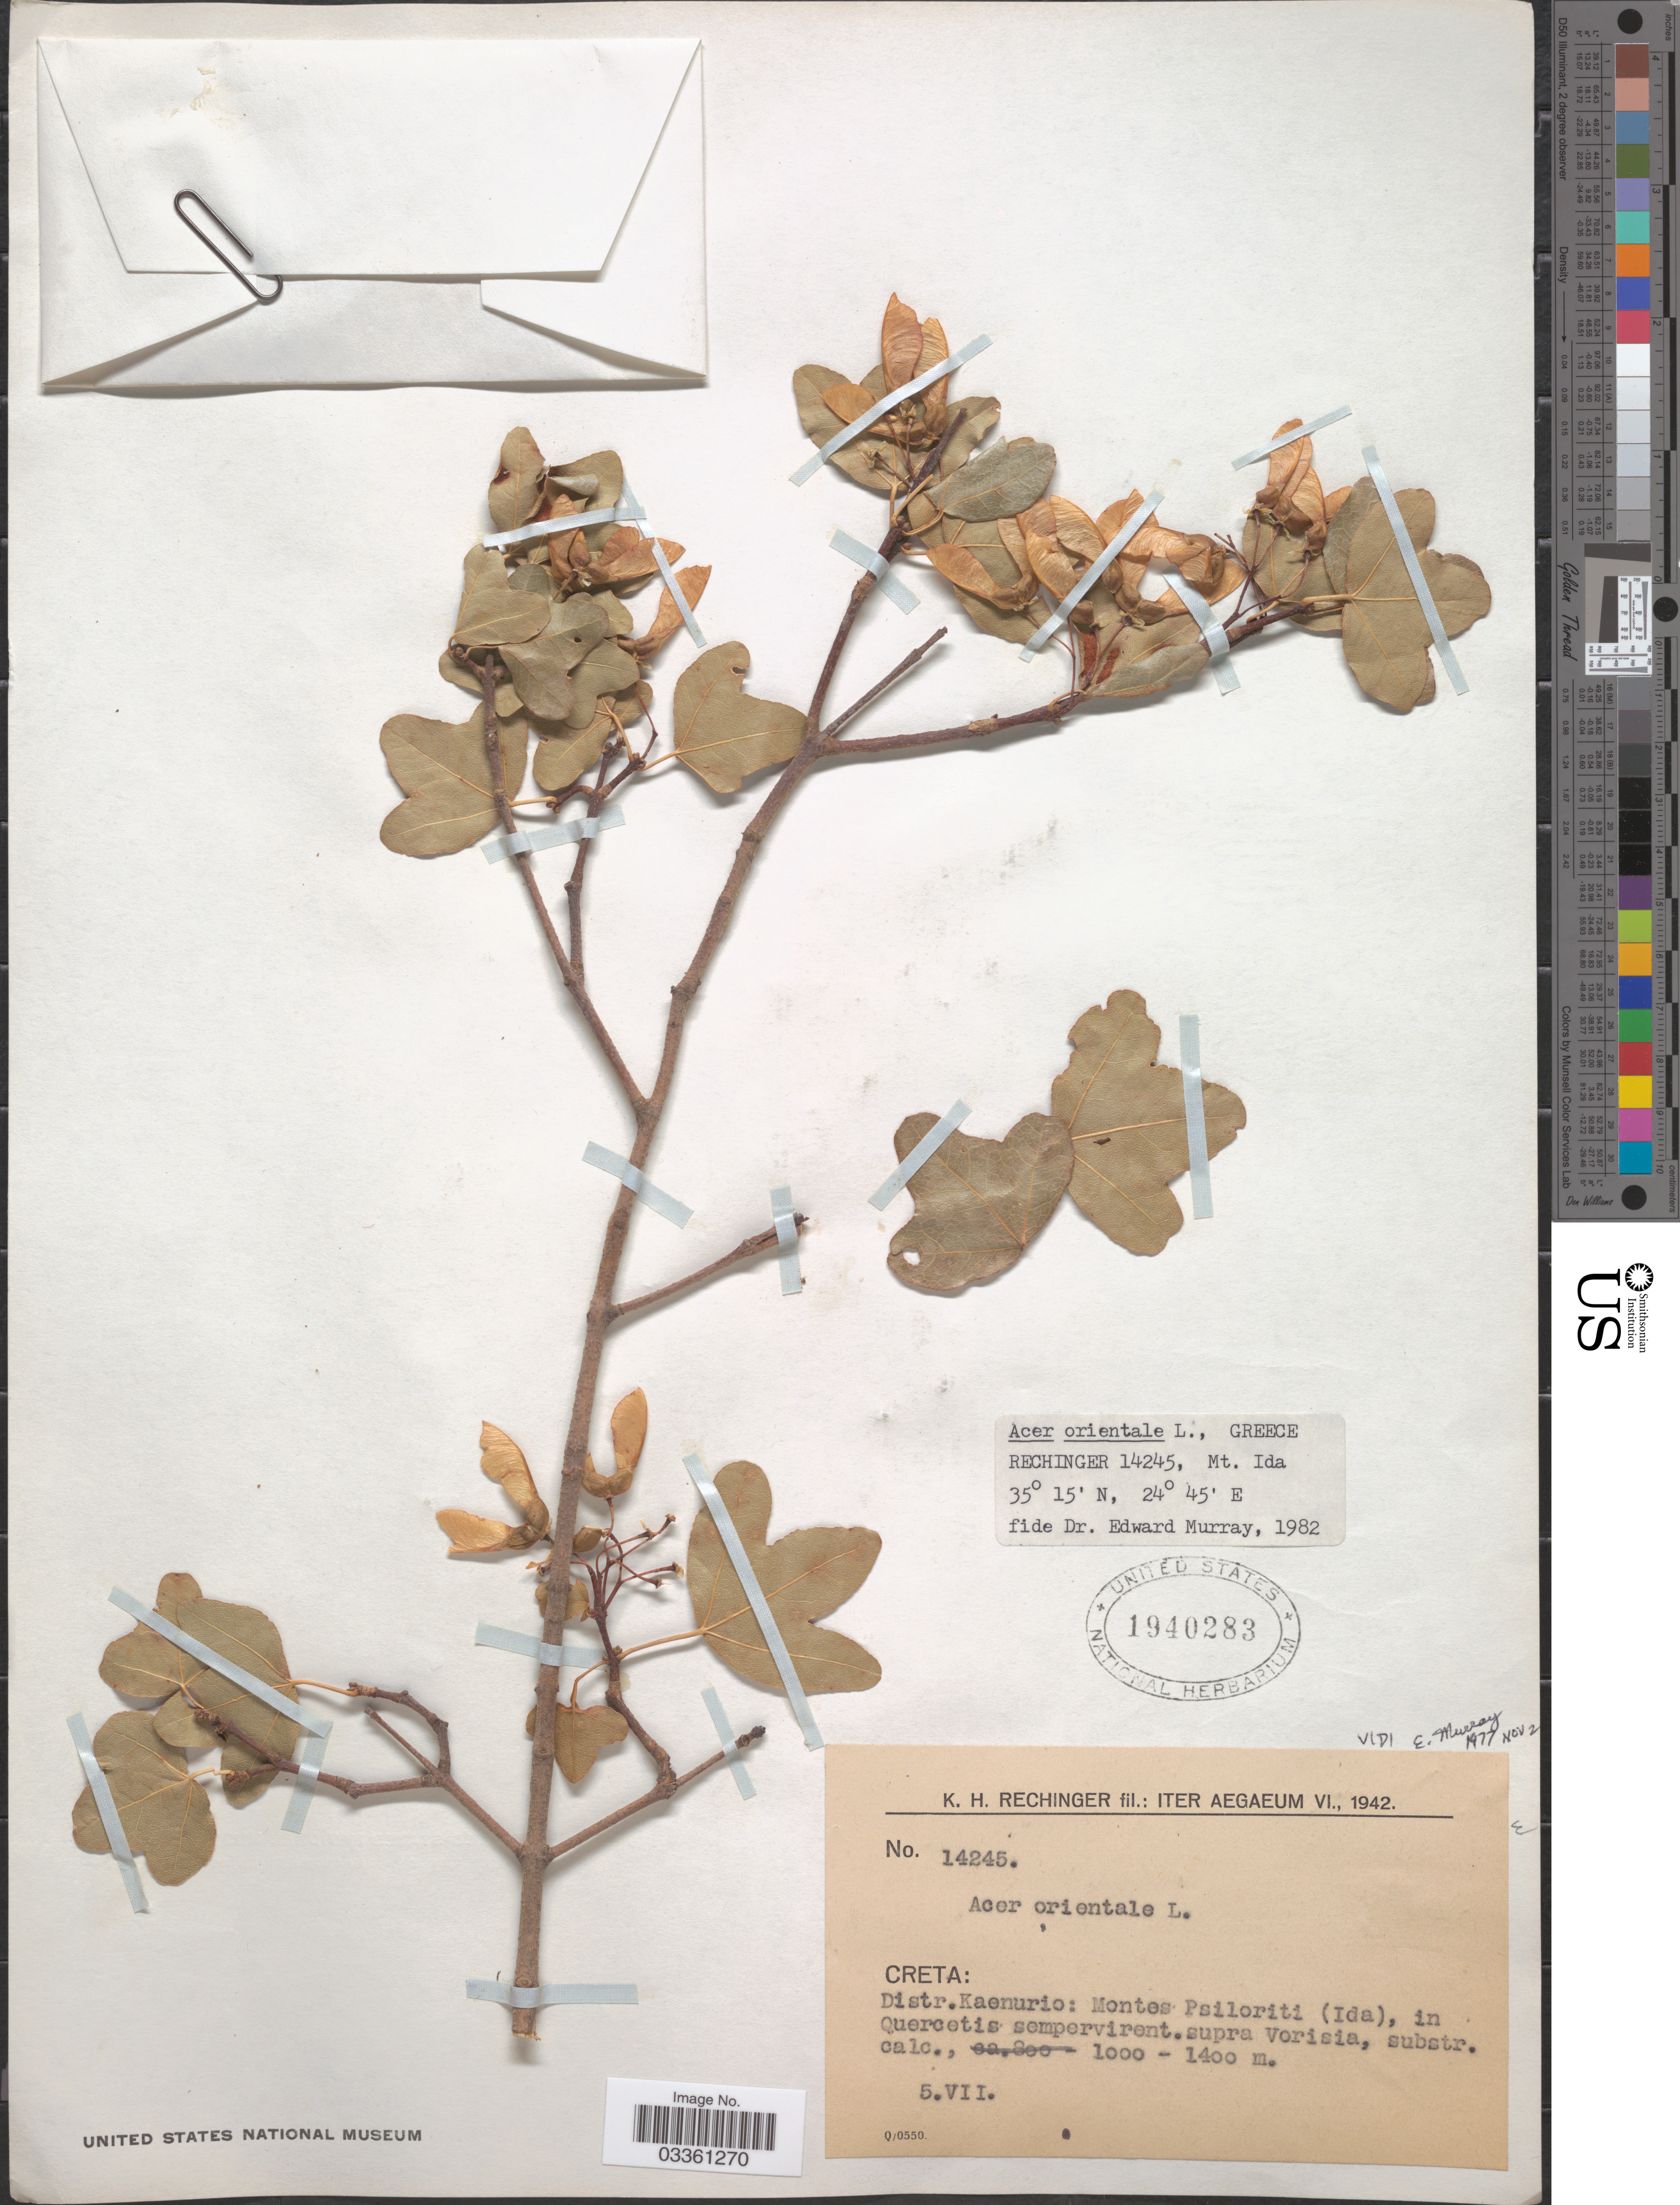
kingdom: Plantae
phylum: Tracheophyta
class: Magnoliopsida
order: Sapindales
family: Sapindaceae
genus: Acer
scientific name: Acer opalus subsp. obtusatum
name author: (Waldst. & Kit. ex Willd.) Gams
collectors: K. H. Rechinger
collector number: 14245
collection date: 1942-07-05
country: Greece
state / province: Crete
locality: Aegaeum. Creta: Distr. Kaenurio: Montes Psiloriti (Ida), in Quercetis sempervirent. supra Vorisia, substr. calc.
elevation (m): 1000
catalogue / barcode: US 1940283